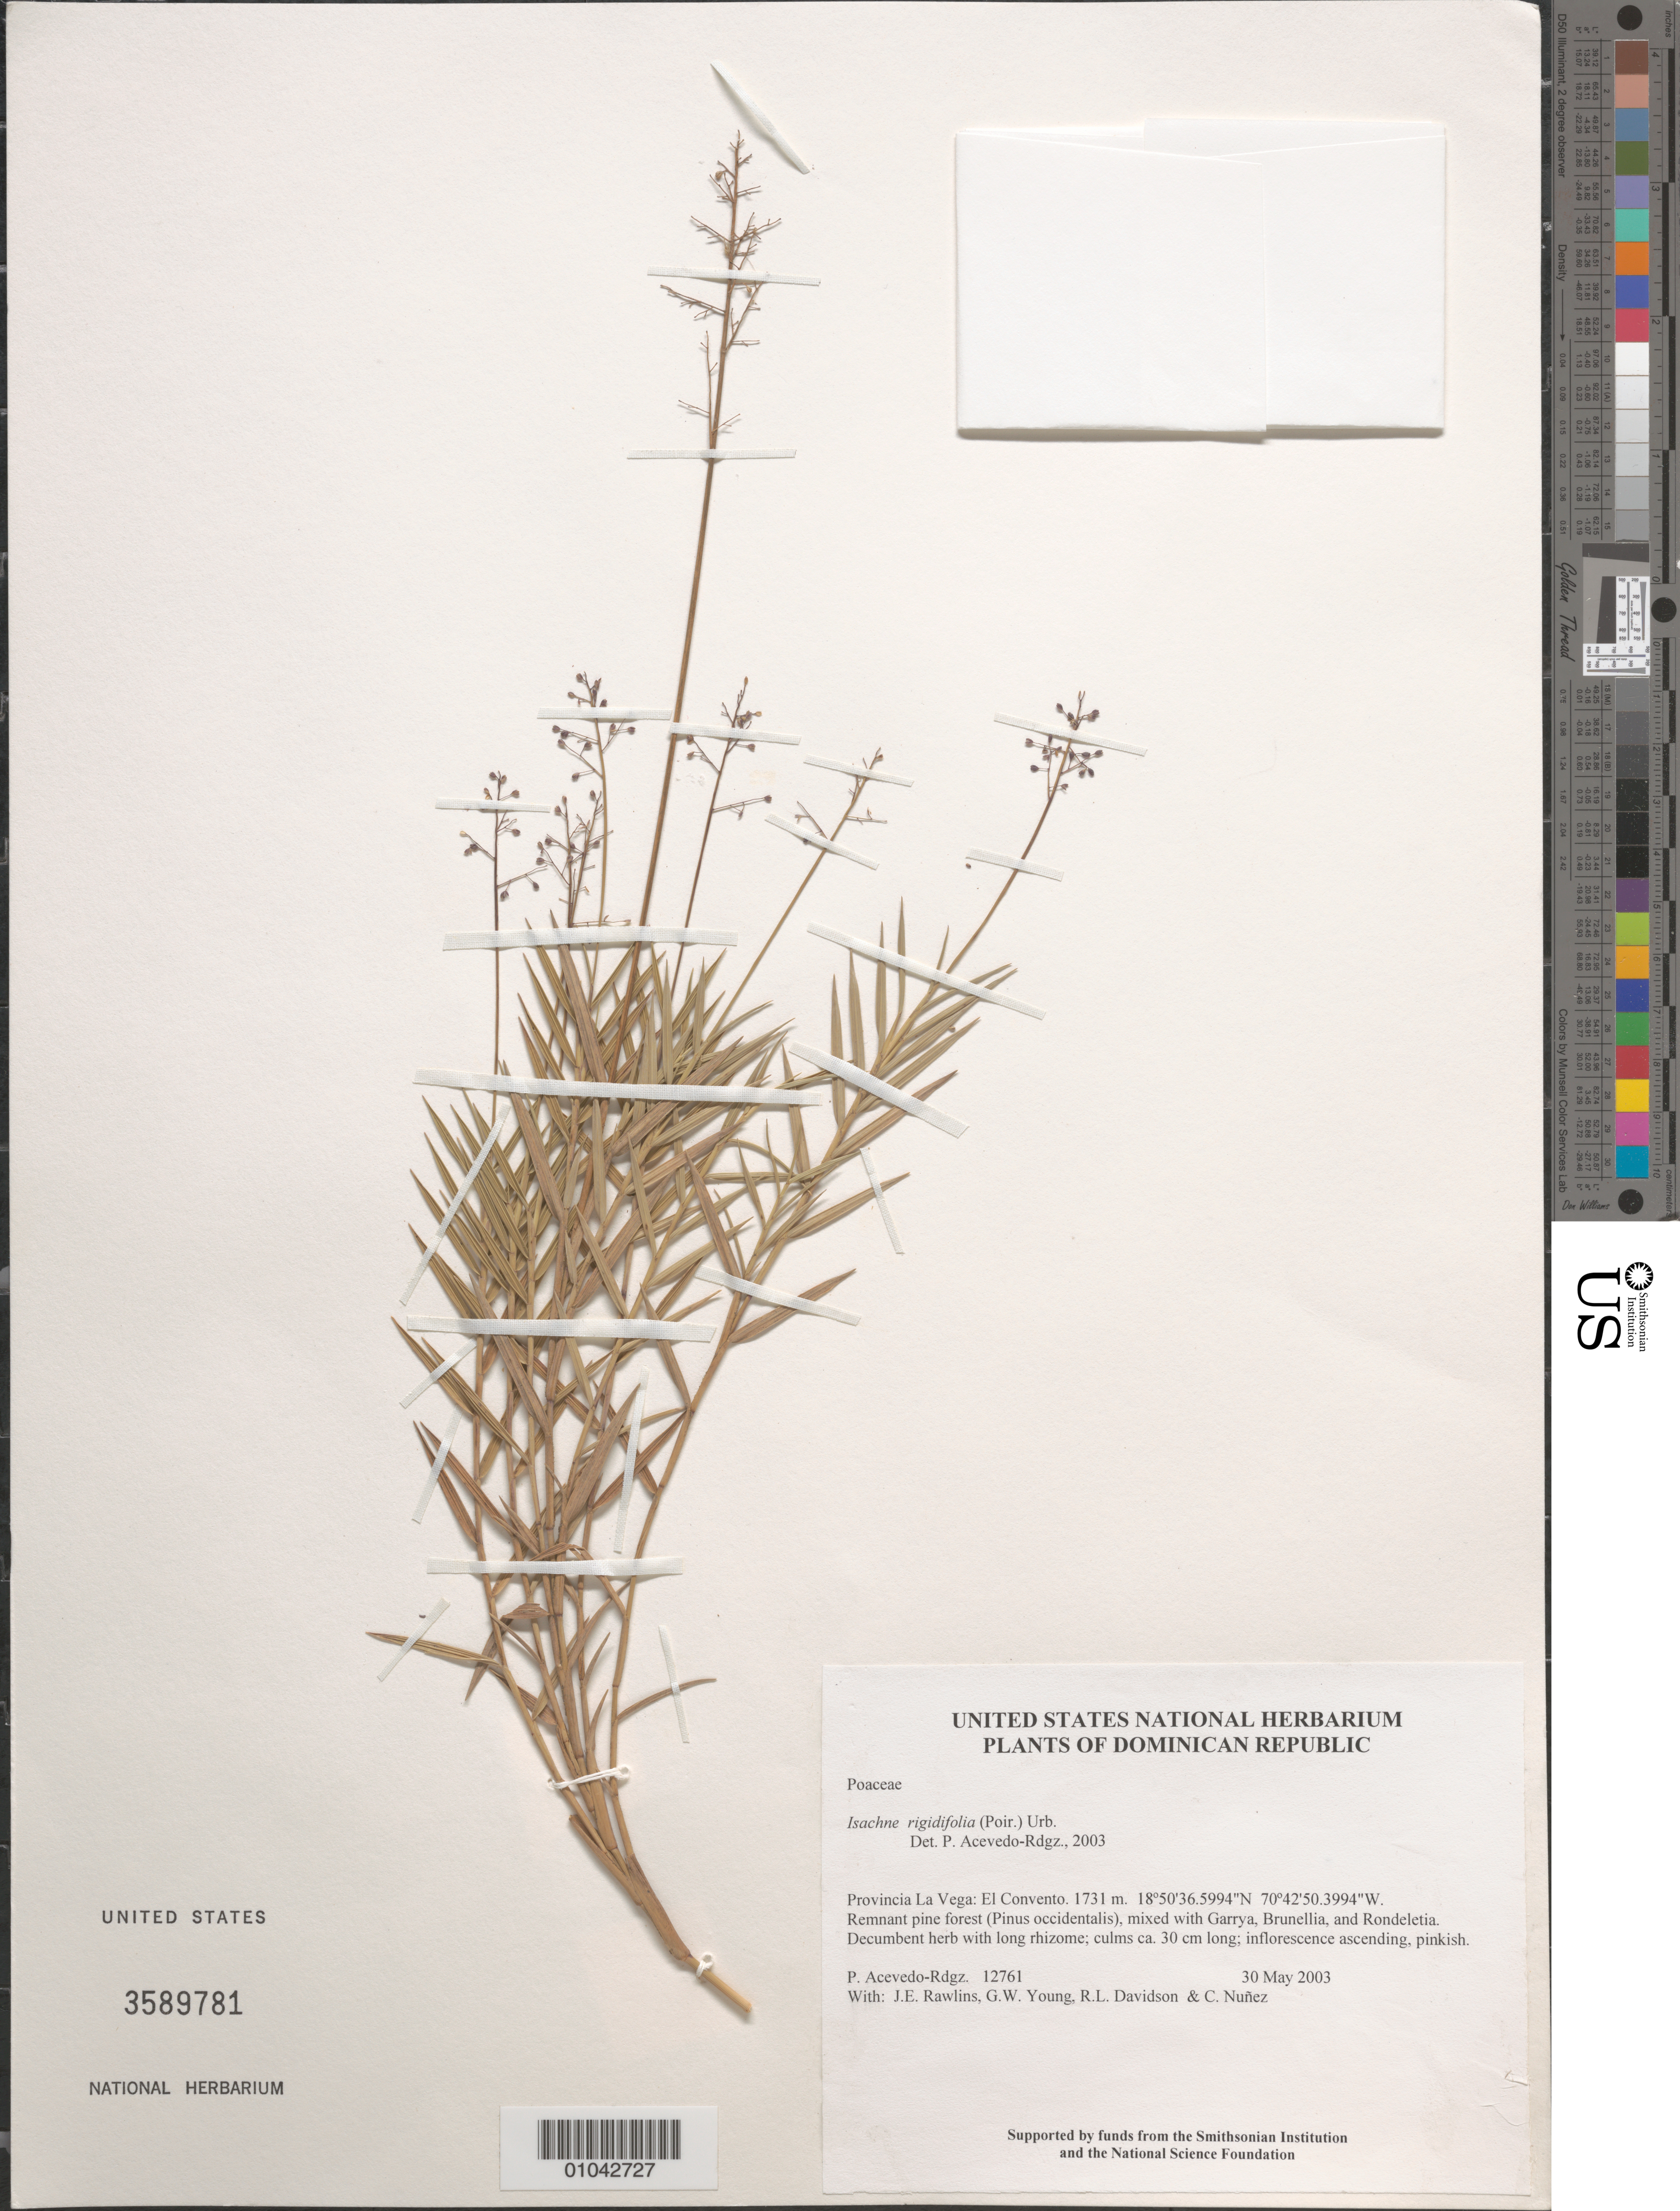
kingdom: Plantae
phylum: Tracheophyta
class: Liliopsida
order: Poales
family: Poaceae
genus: Isachne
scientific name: Isachne rigidifolia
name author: (Poir.) Urb.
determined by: Acevedo-Rodríguez, P., (BOT), Smithsonian Institution - National Museum of Natural History (UNITED STATES)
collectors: P. Acevedo-Rodr., J. Rawlins, G. Young, R. Davidson & C. Nunez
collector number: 12761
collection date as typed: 30 May 2003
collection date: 2003-05-30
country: Dominican Republic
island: Hispaniola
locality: Provincia La Vega: El Convento.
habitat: Remnant pine forest (Pinus occidentalis), mixed with Garrya, Brunellia, and Rondeletia.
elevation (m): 1731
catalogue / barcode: US 3589781